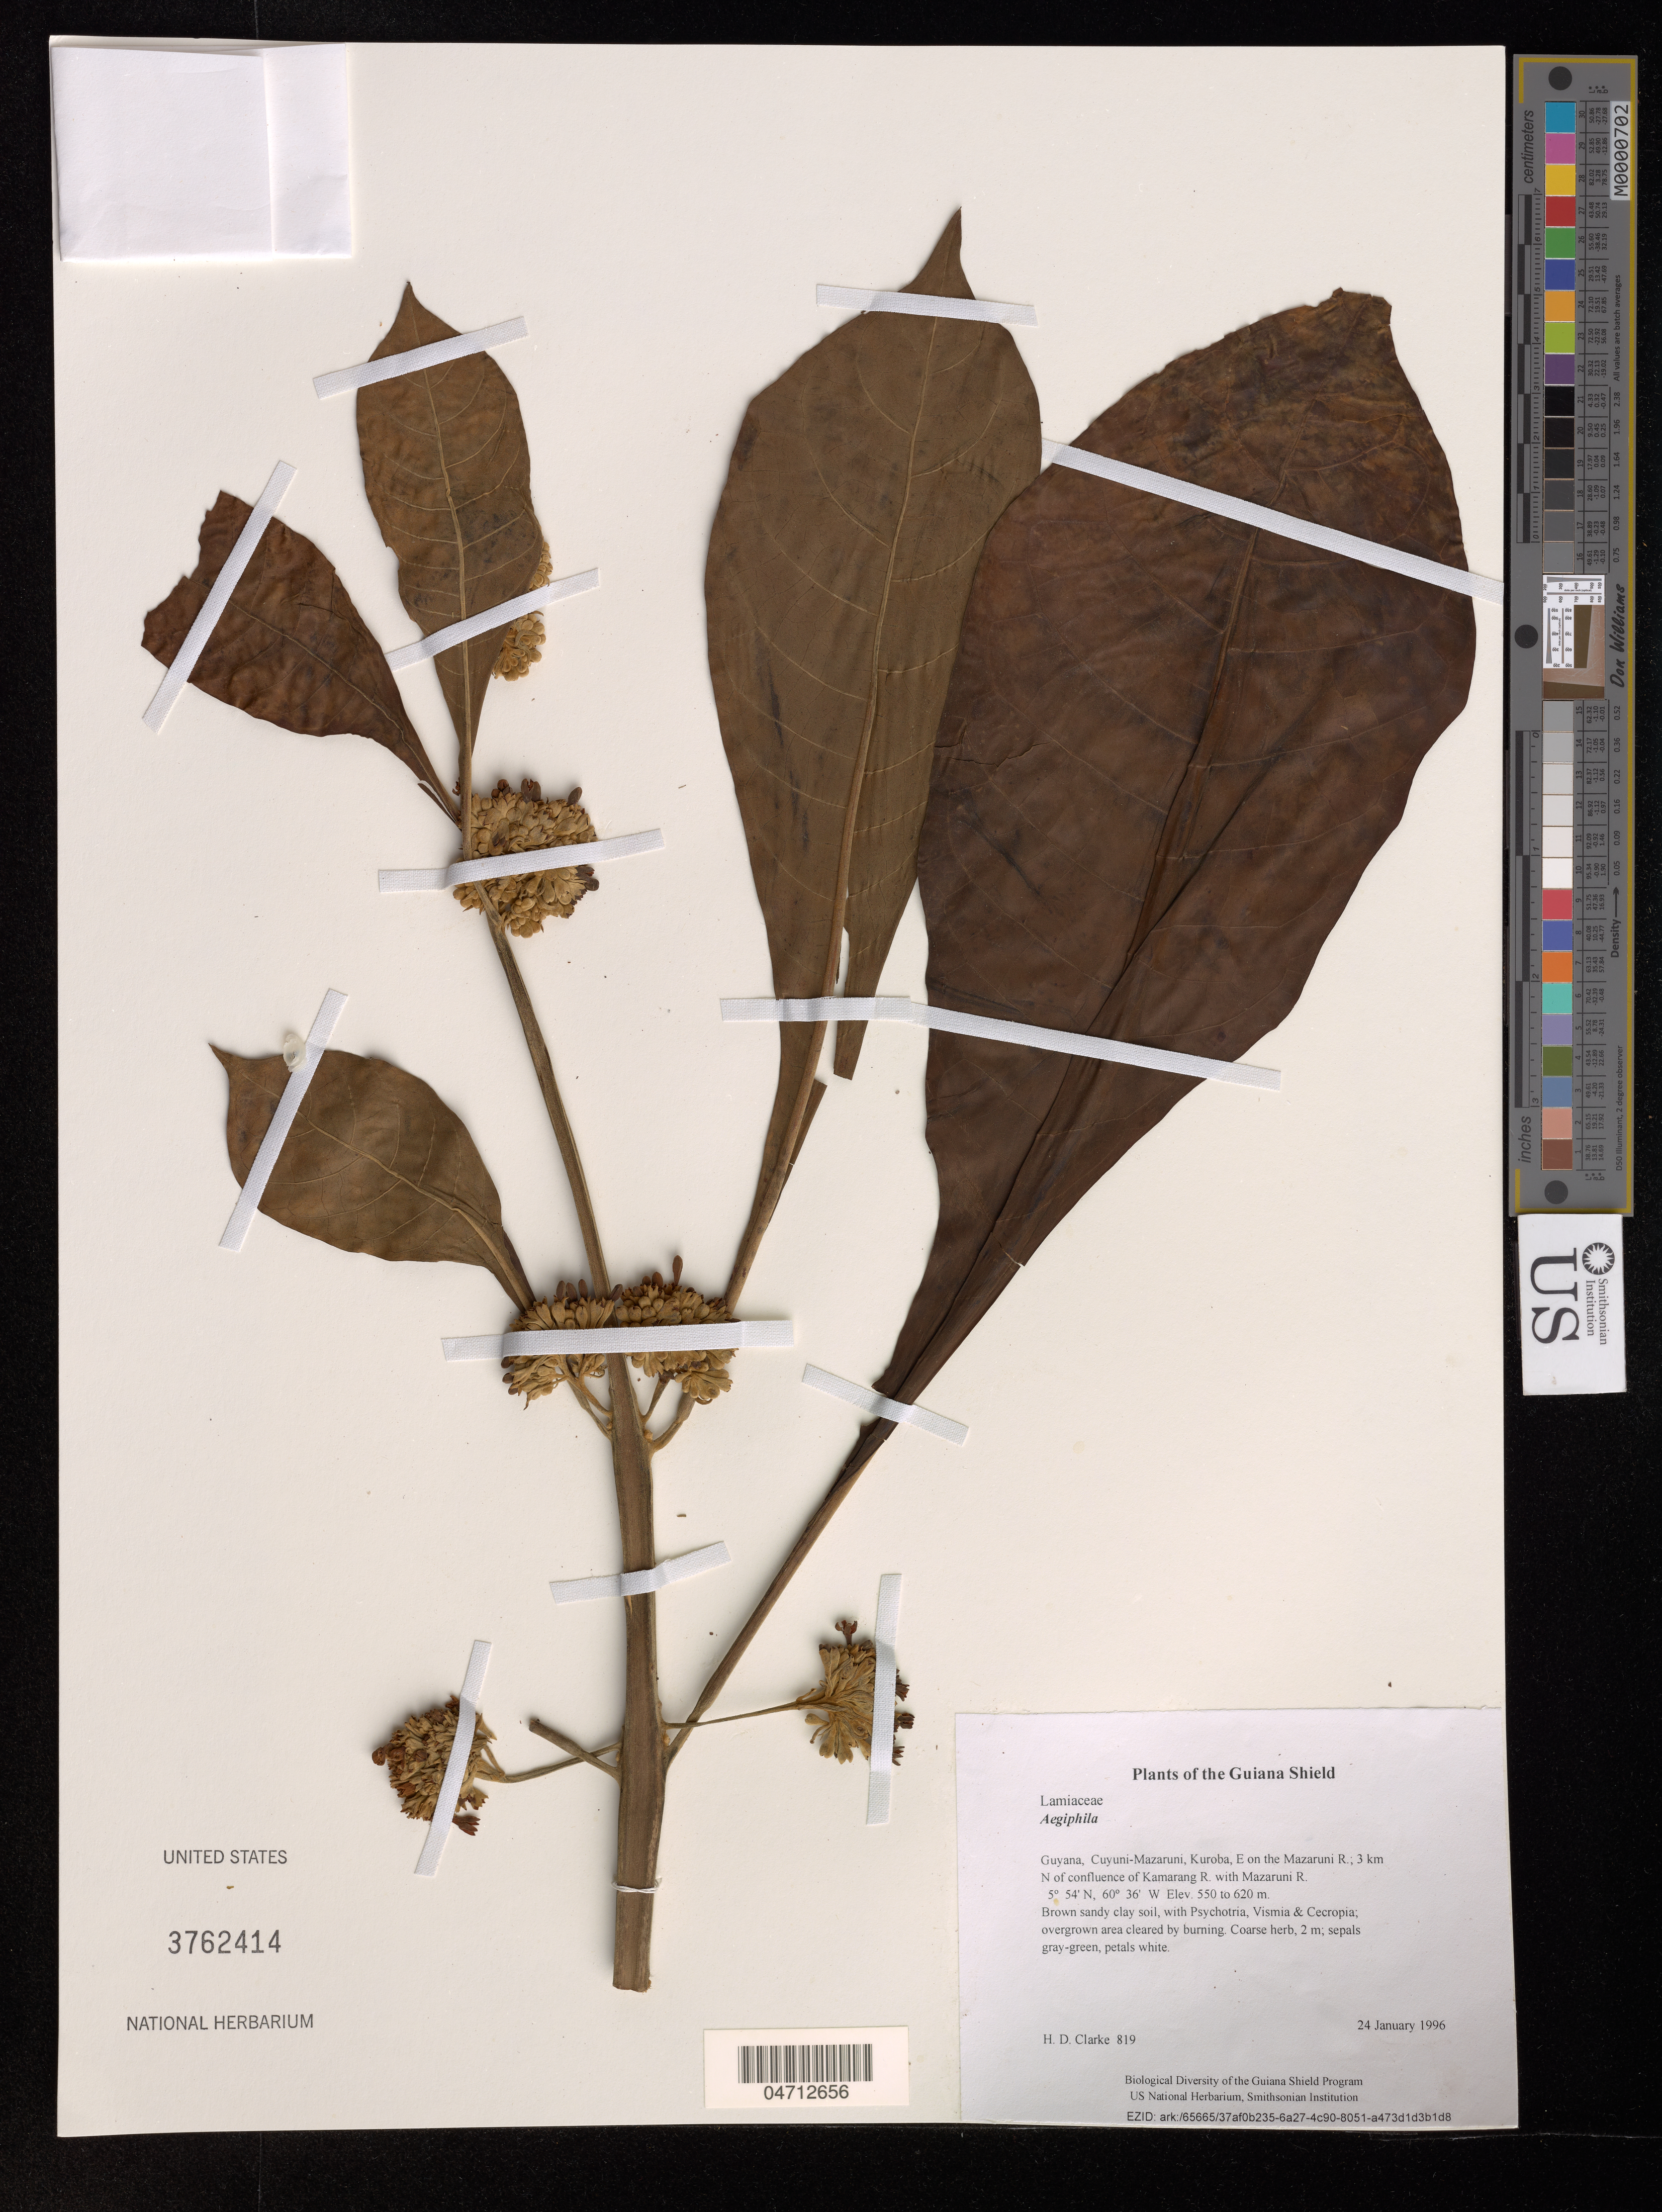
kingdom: Plantae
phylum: Tracheophyta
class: Magnoliopsida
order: Lamiales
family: Lamiaceae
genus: Aegiphila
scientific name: Aegiphila sp.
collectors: H. D. Clarke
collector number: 819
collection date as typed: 24 January 1996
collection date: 1996-01-24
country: Guyana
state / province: Cuyuni-Mazaruni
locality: Kuroba, E on the Mazaruni R.; 3 km N of confluence of Kamarang R. with Mazaruni R.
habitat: Brown sandy clay soil, with Psychotria, Vismia & Cecropia; overgrown area cleared by burning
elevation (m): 550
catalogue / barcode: US 3762414